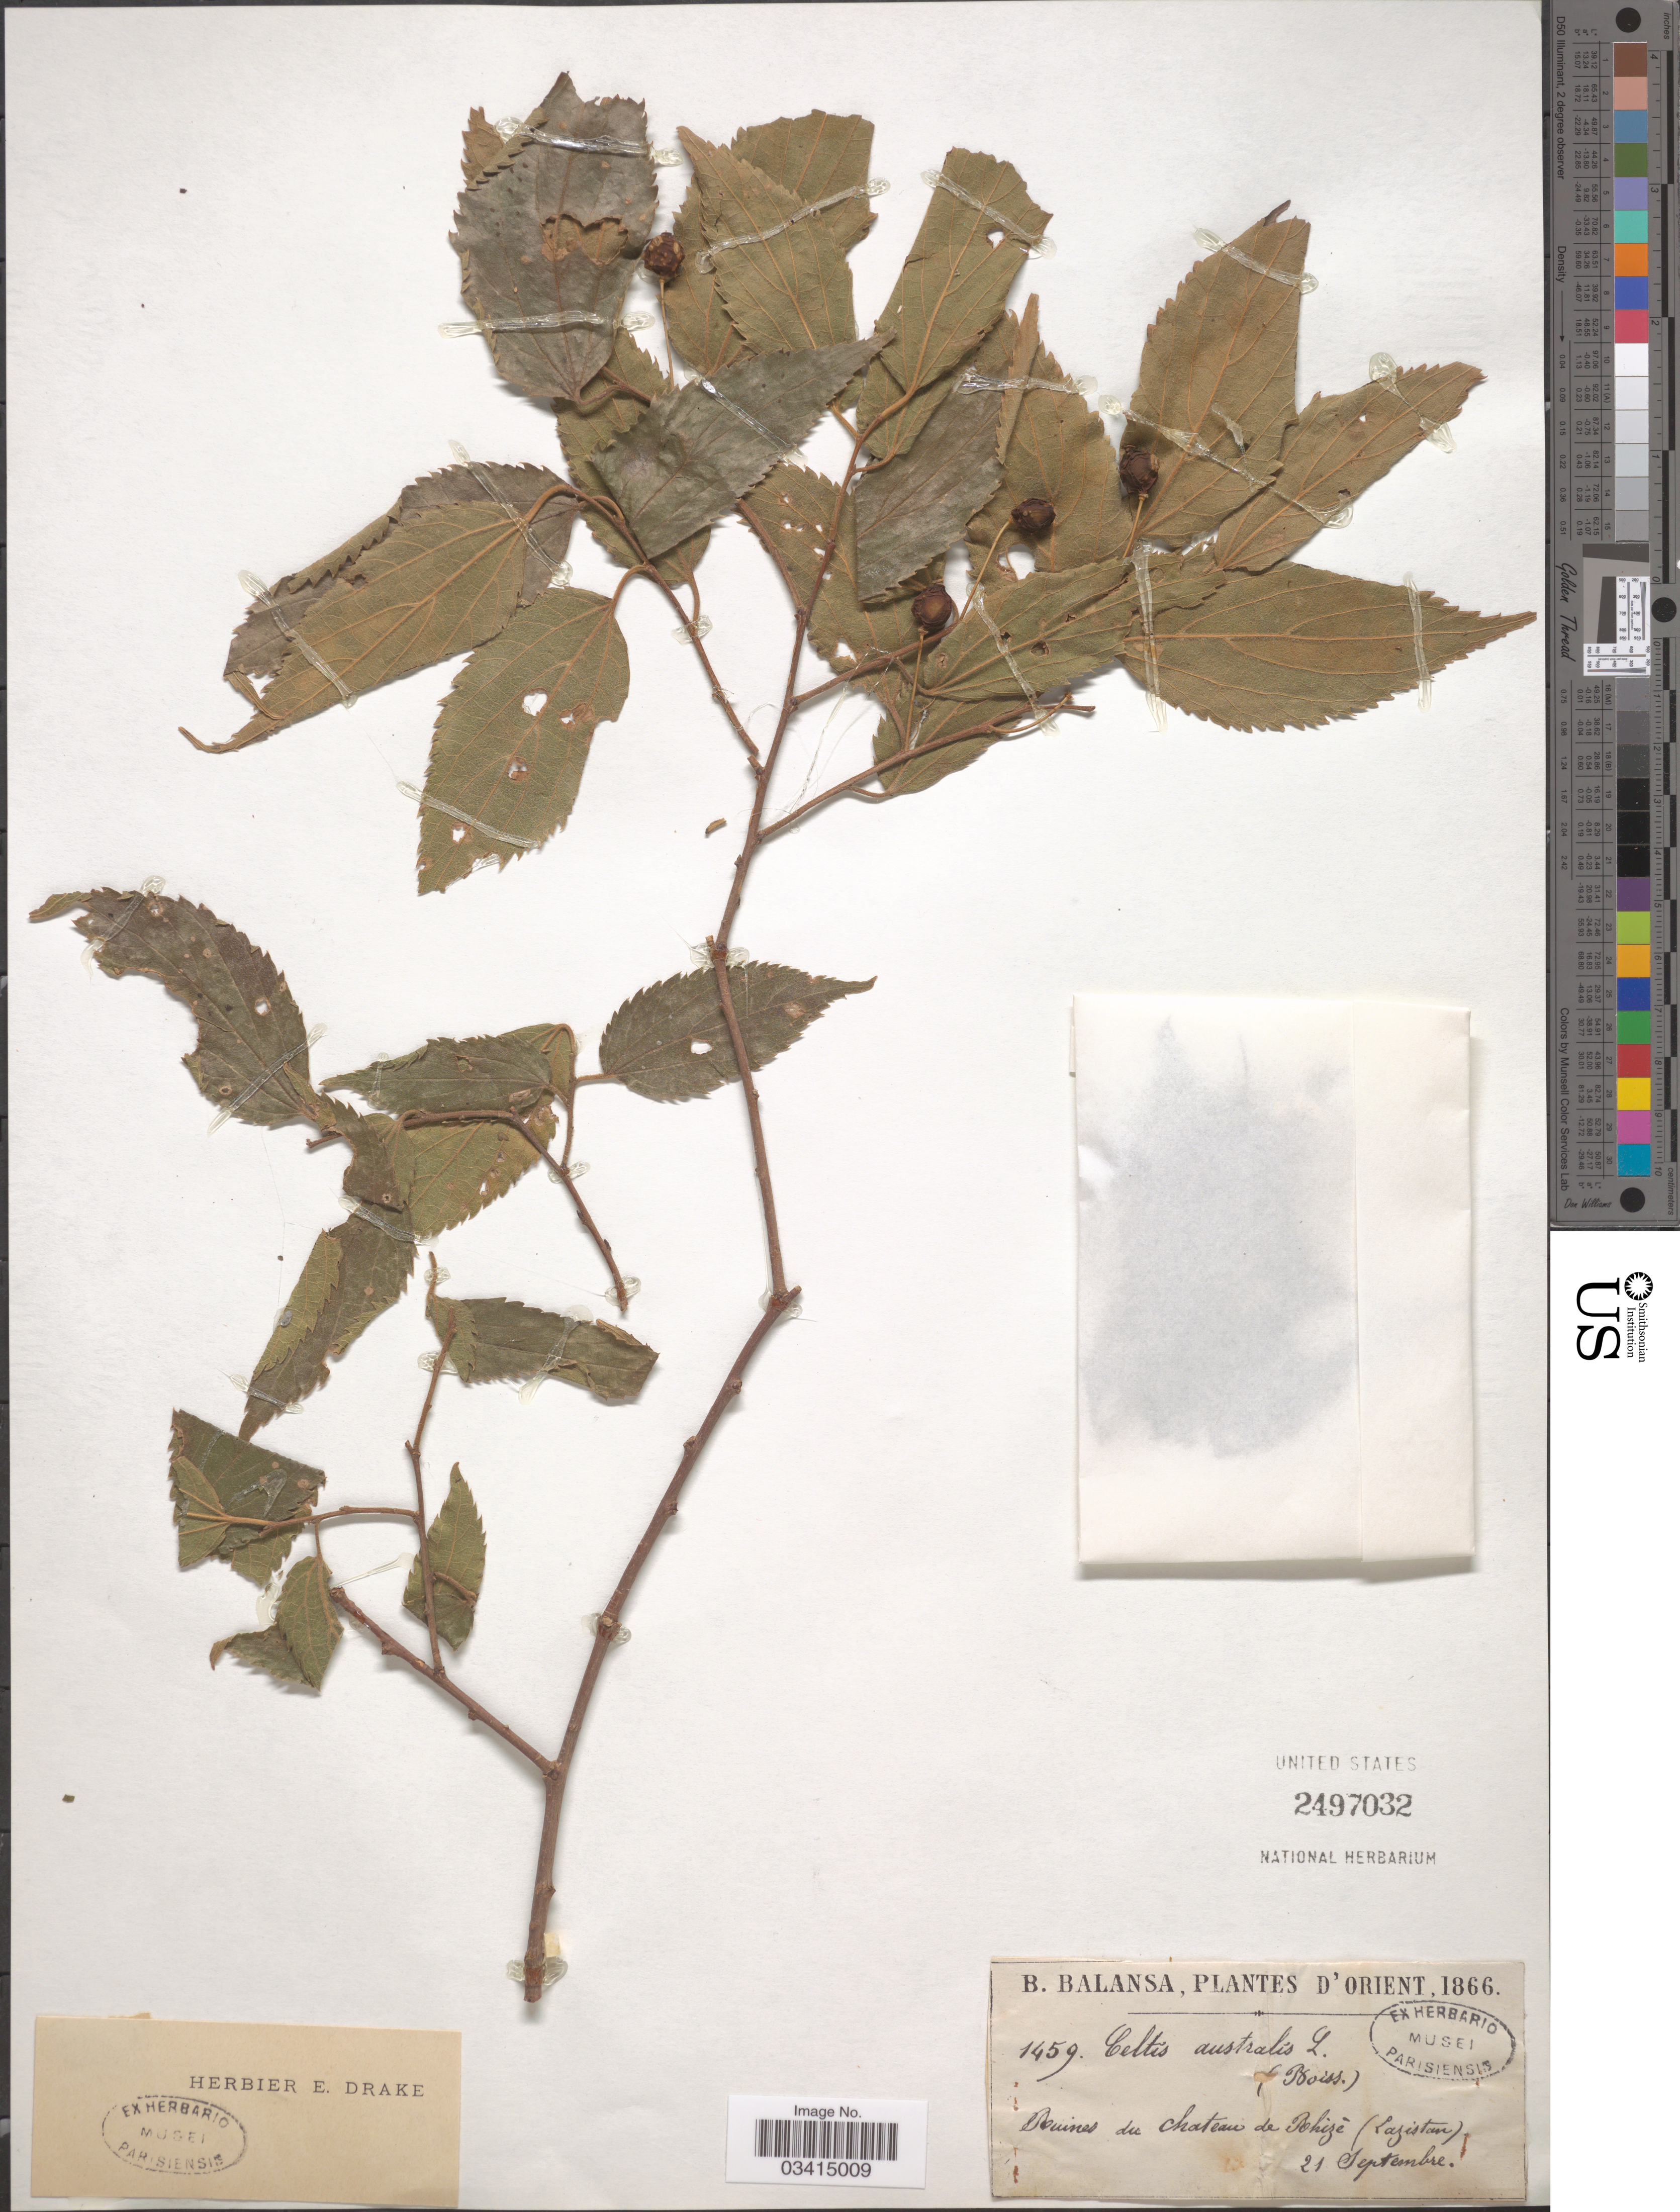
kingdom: Plantae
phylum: Tracheophyta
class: Magnoliopsida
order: Rosales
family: Cannabaceae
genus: Celtis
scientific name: Celtis australis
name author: L.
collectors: B. Balansa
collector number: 1459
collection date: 1866-09-21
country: Turkey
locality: Orient. Reuines du chateau de Rhizé (Lazistan).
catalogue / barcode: US 2497032